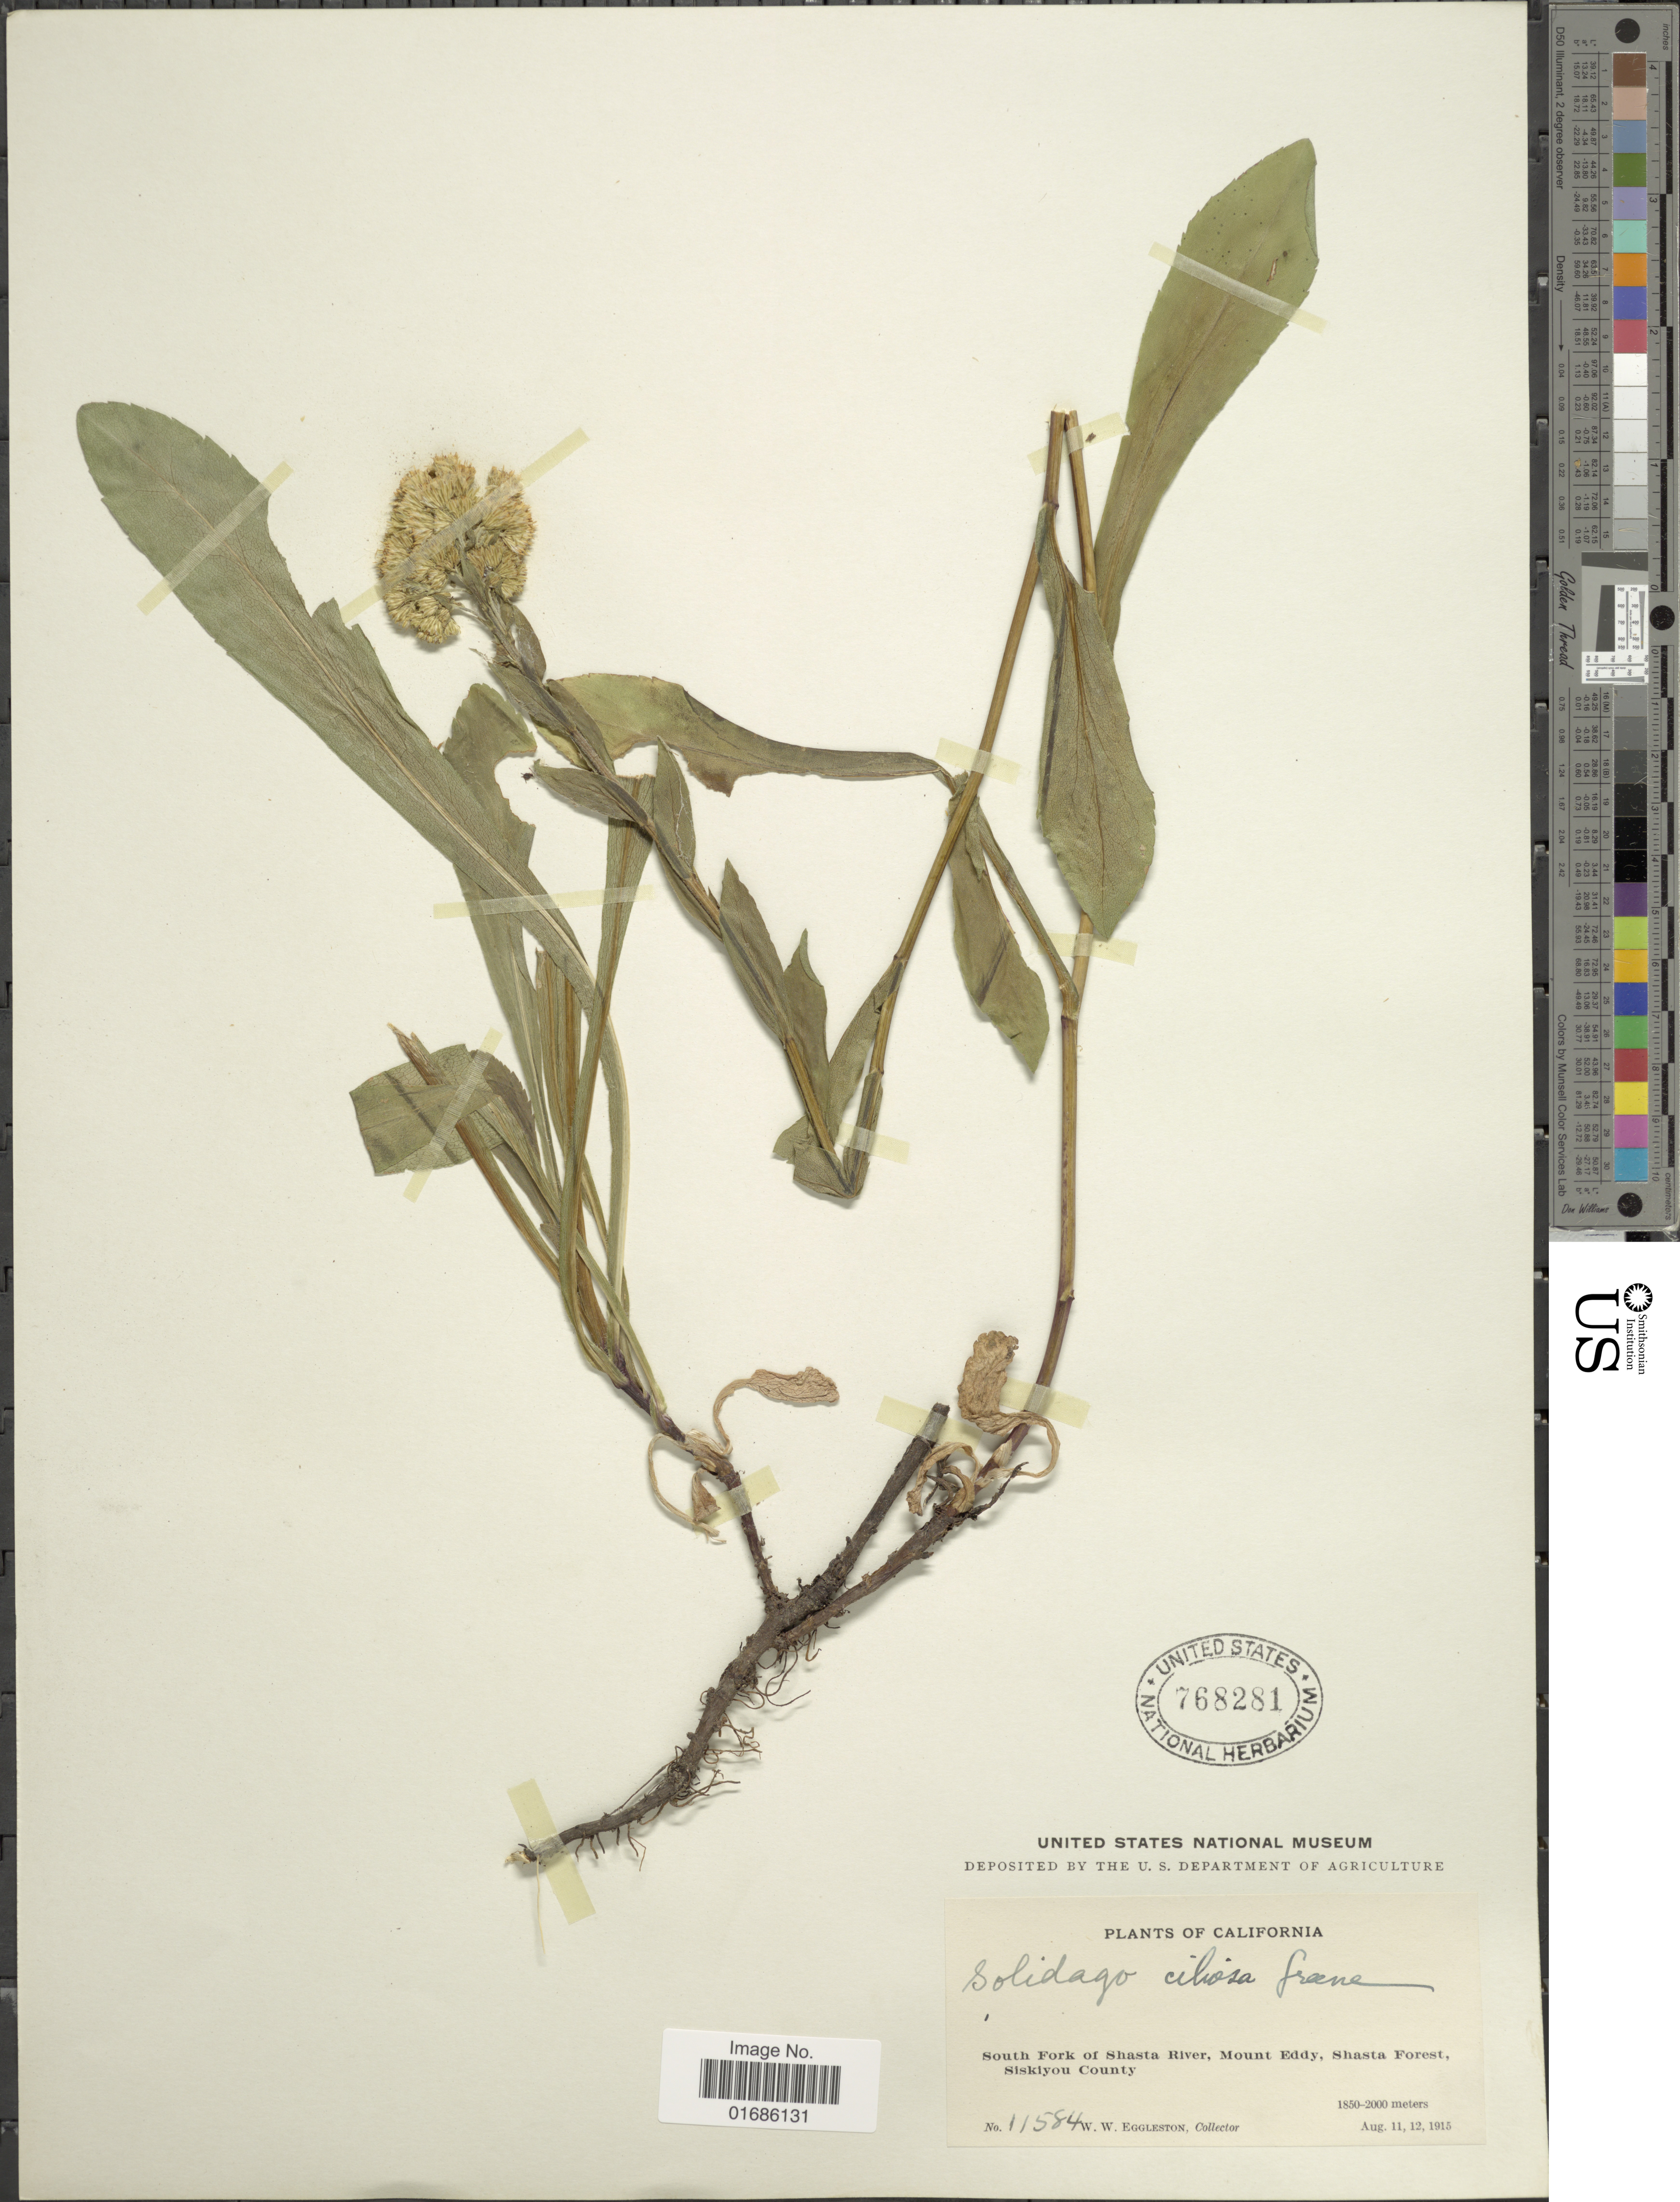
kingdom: Plantae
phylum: Tracheophyta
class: Magnoliopsida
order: Asterales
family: Asteraceae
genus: Solidago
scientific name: Solidago ciliosa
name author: Greene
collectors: W. W. Eggleston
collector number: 11584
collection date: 1915-08-11/1915-08-12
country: United States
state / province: California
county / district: Siskiyou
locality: South Fork of Shasta River, Mount Eddy, Shasta Forest, Siskiyou County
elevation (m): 1850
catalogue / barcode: US 768281